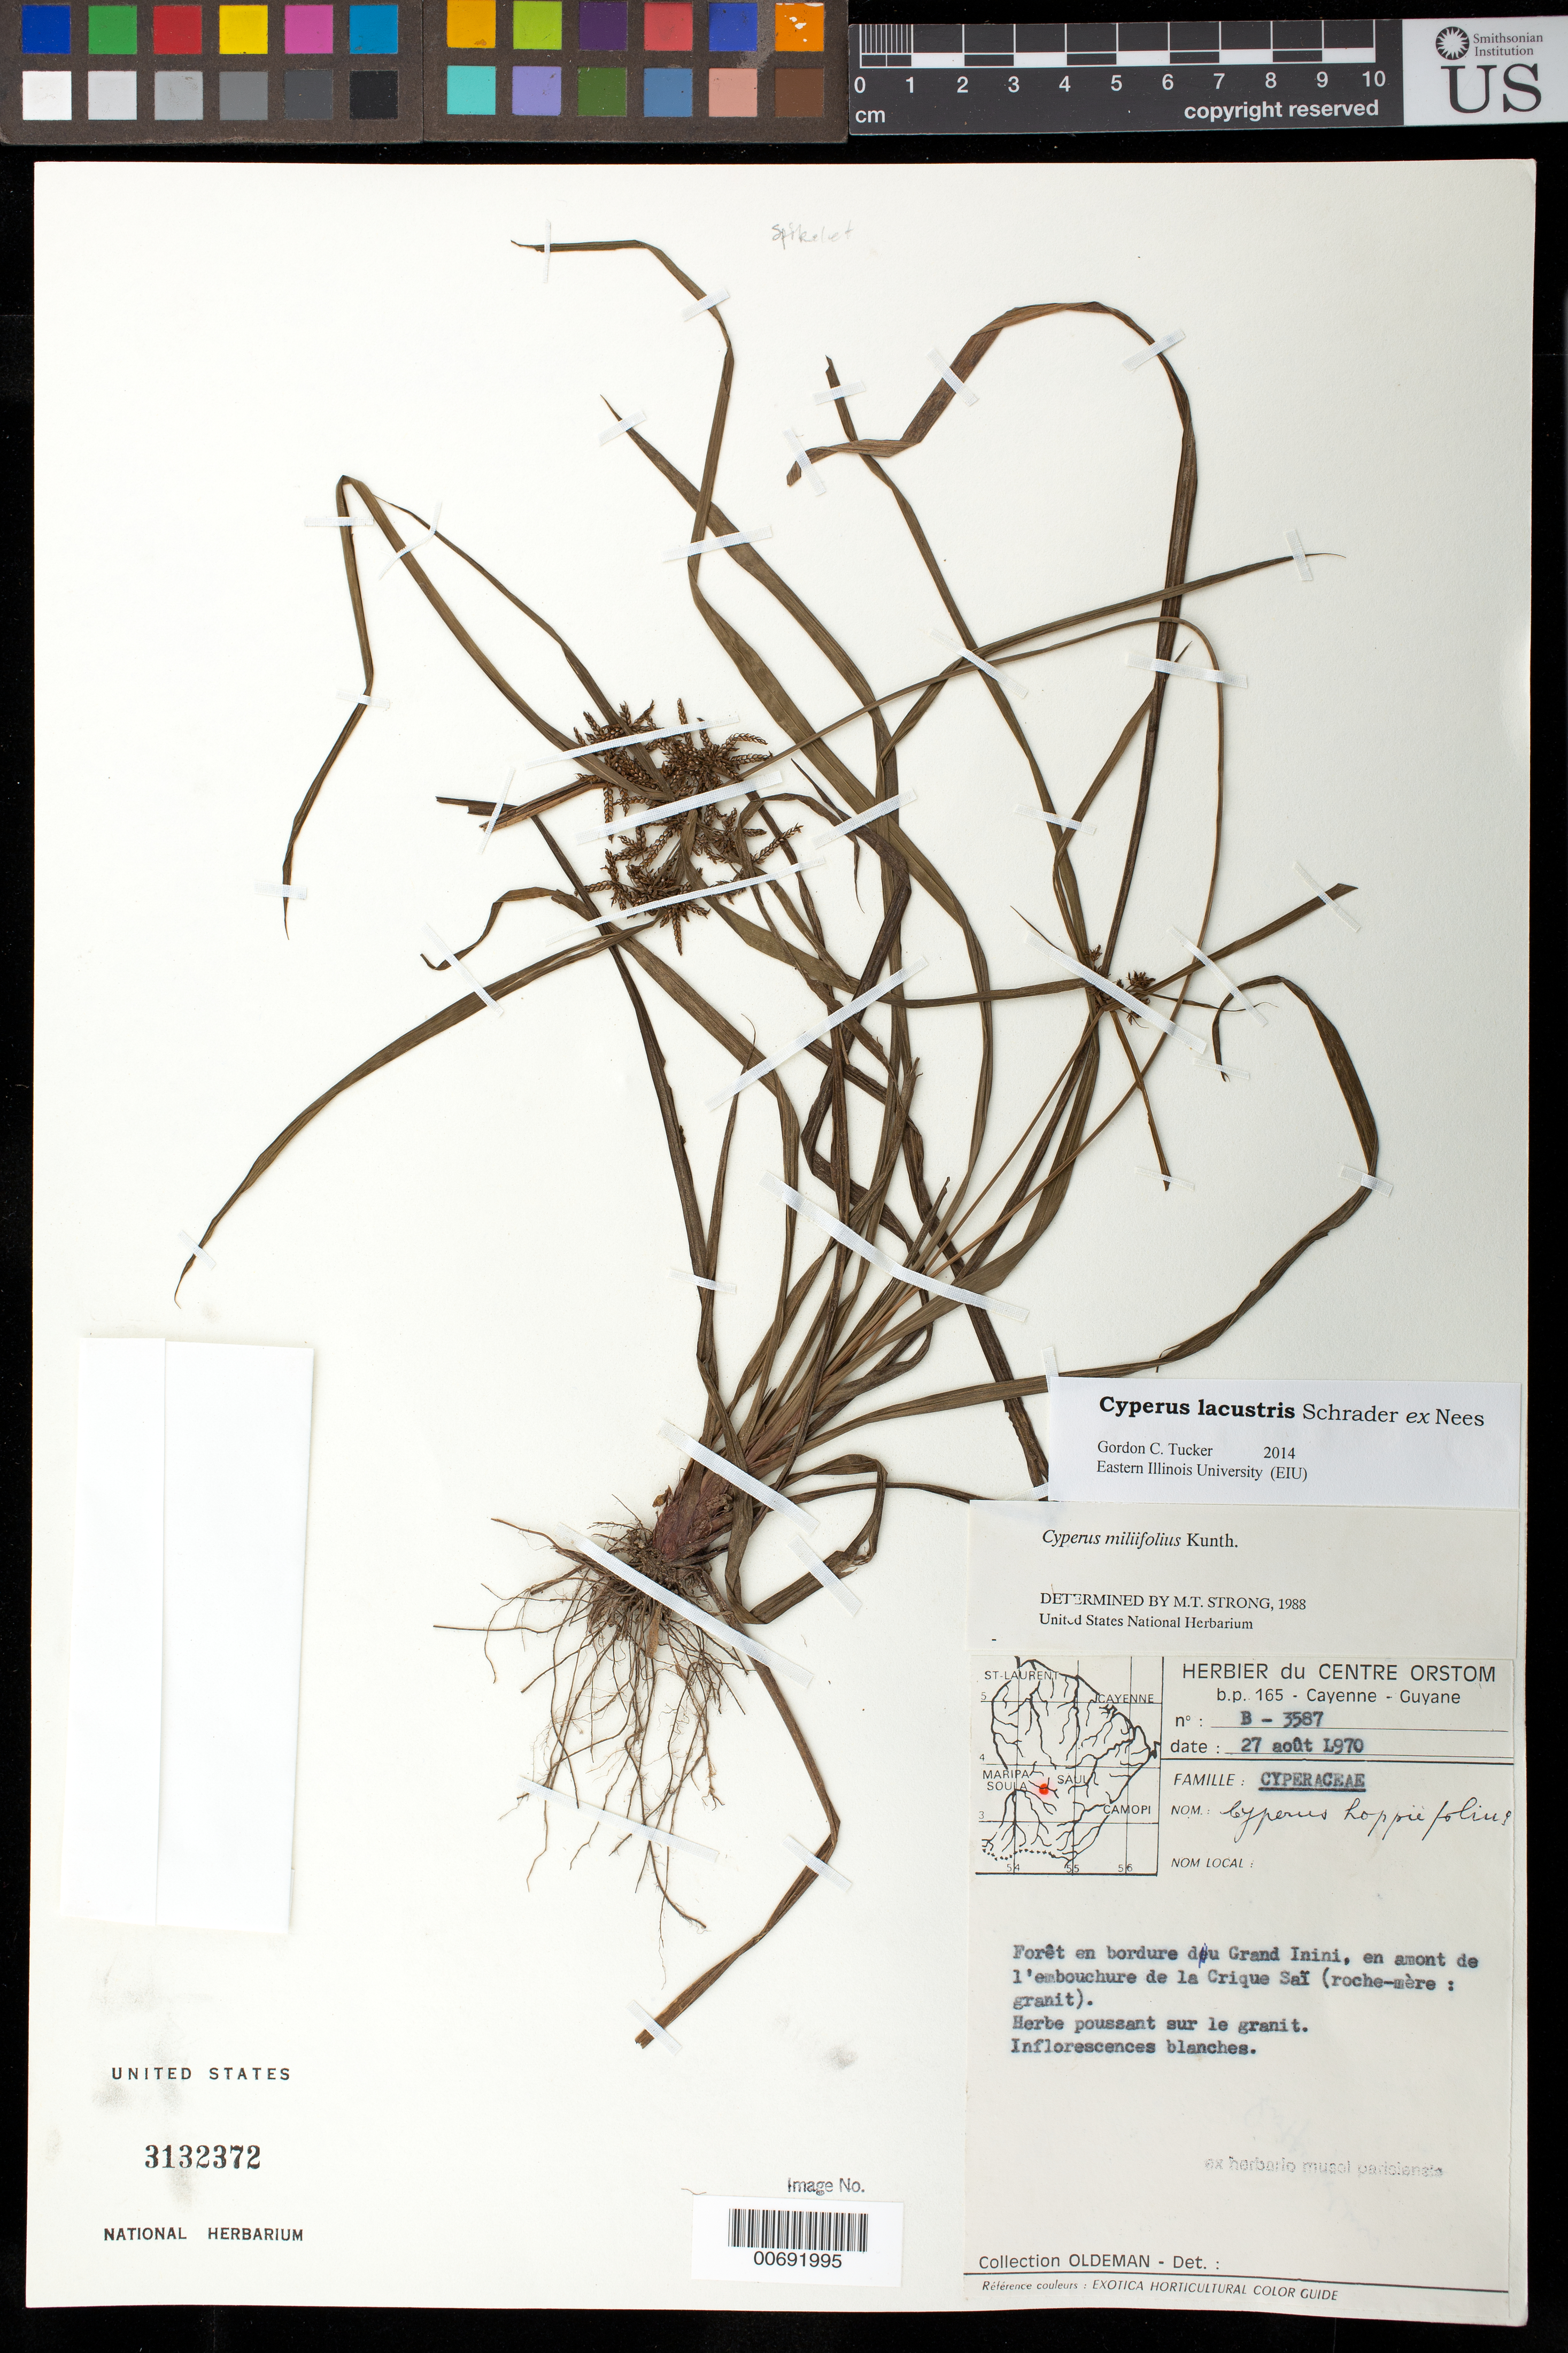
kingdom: Plantae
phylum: Tracheophyta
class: Liliopsida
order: Poales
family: Cyperaceae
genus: Cyperus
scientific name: Cyperus lacustris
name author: Schrad. ex Nees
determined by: Tucker, G. C.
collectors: R. Oldeman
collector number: B 3587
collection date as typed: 27-Aug-70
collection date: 1970-08-27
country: French Guiana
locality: Grand Inini, Crique Saï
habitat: Forêt; en amont de l'embouchure de la Crique Saï (roche-mère: granit)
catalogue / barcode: US 3132372